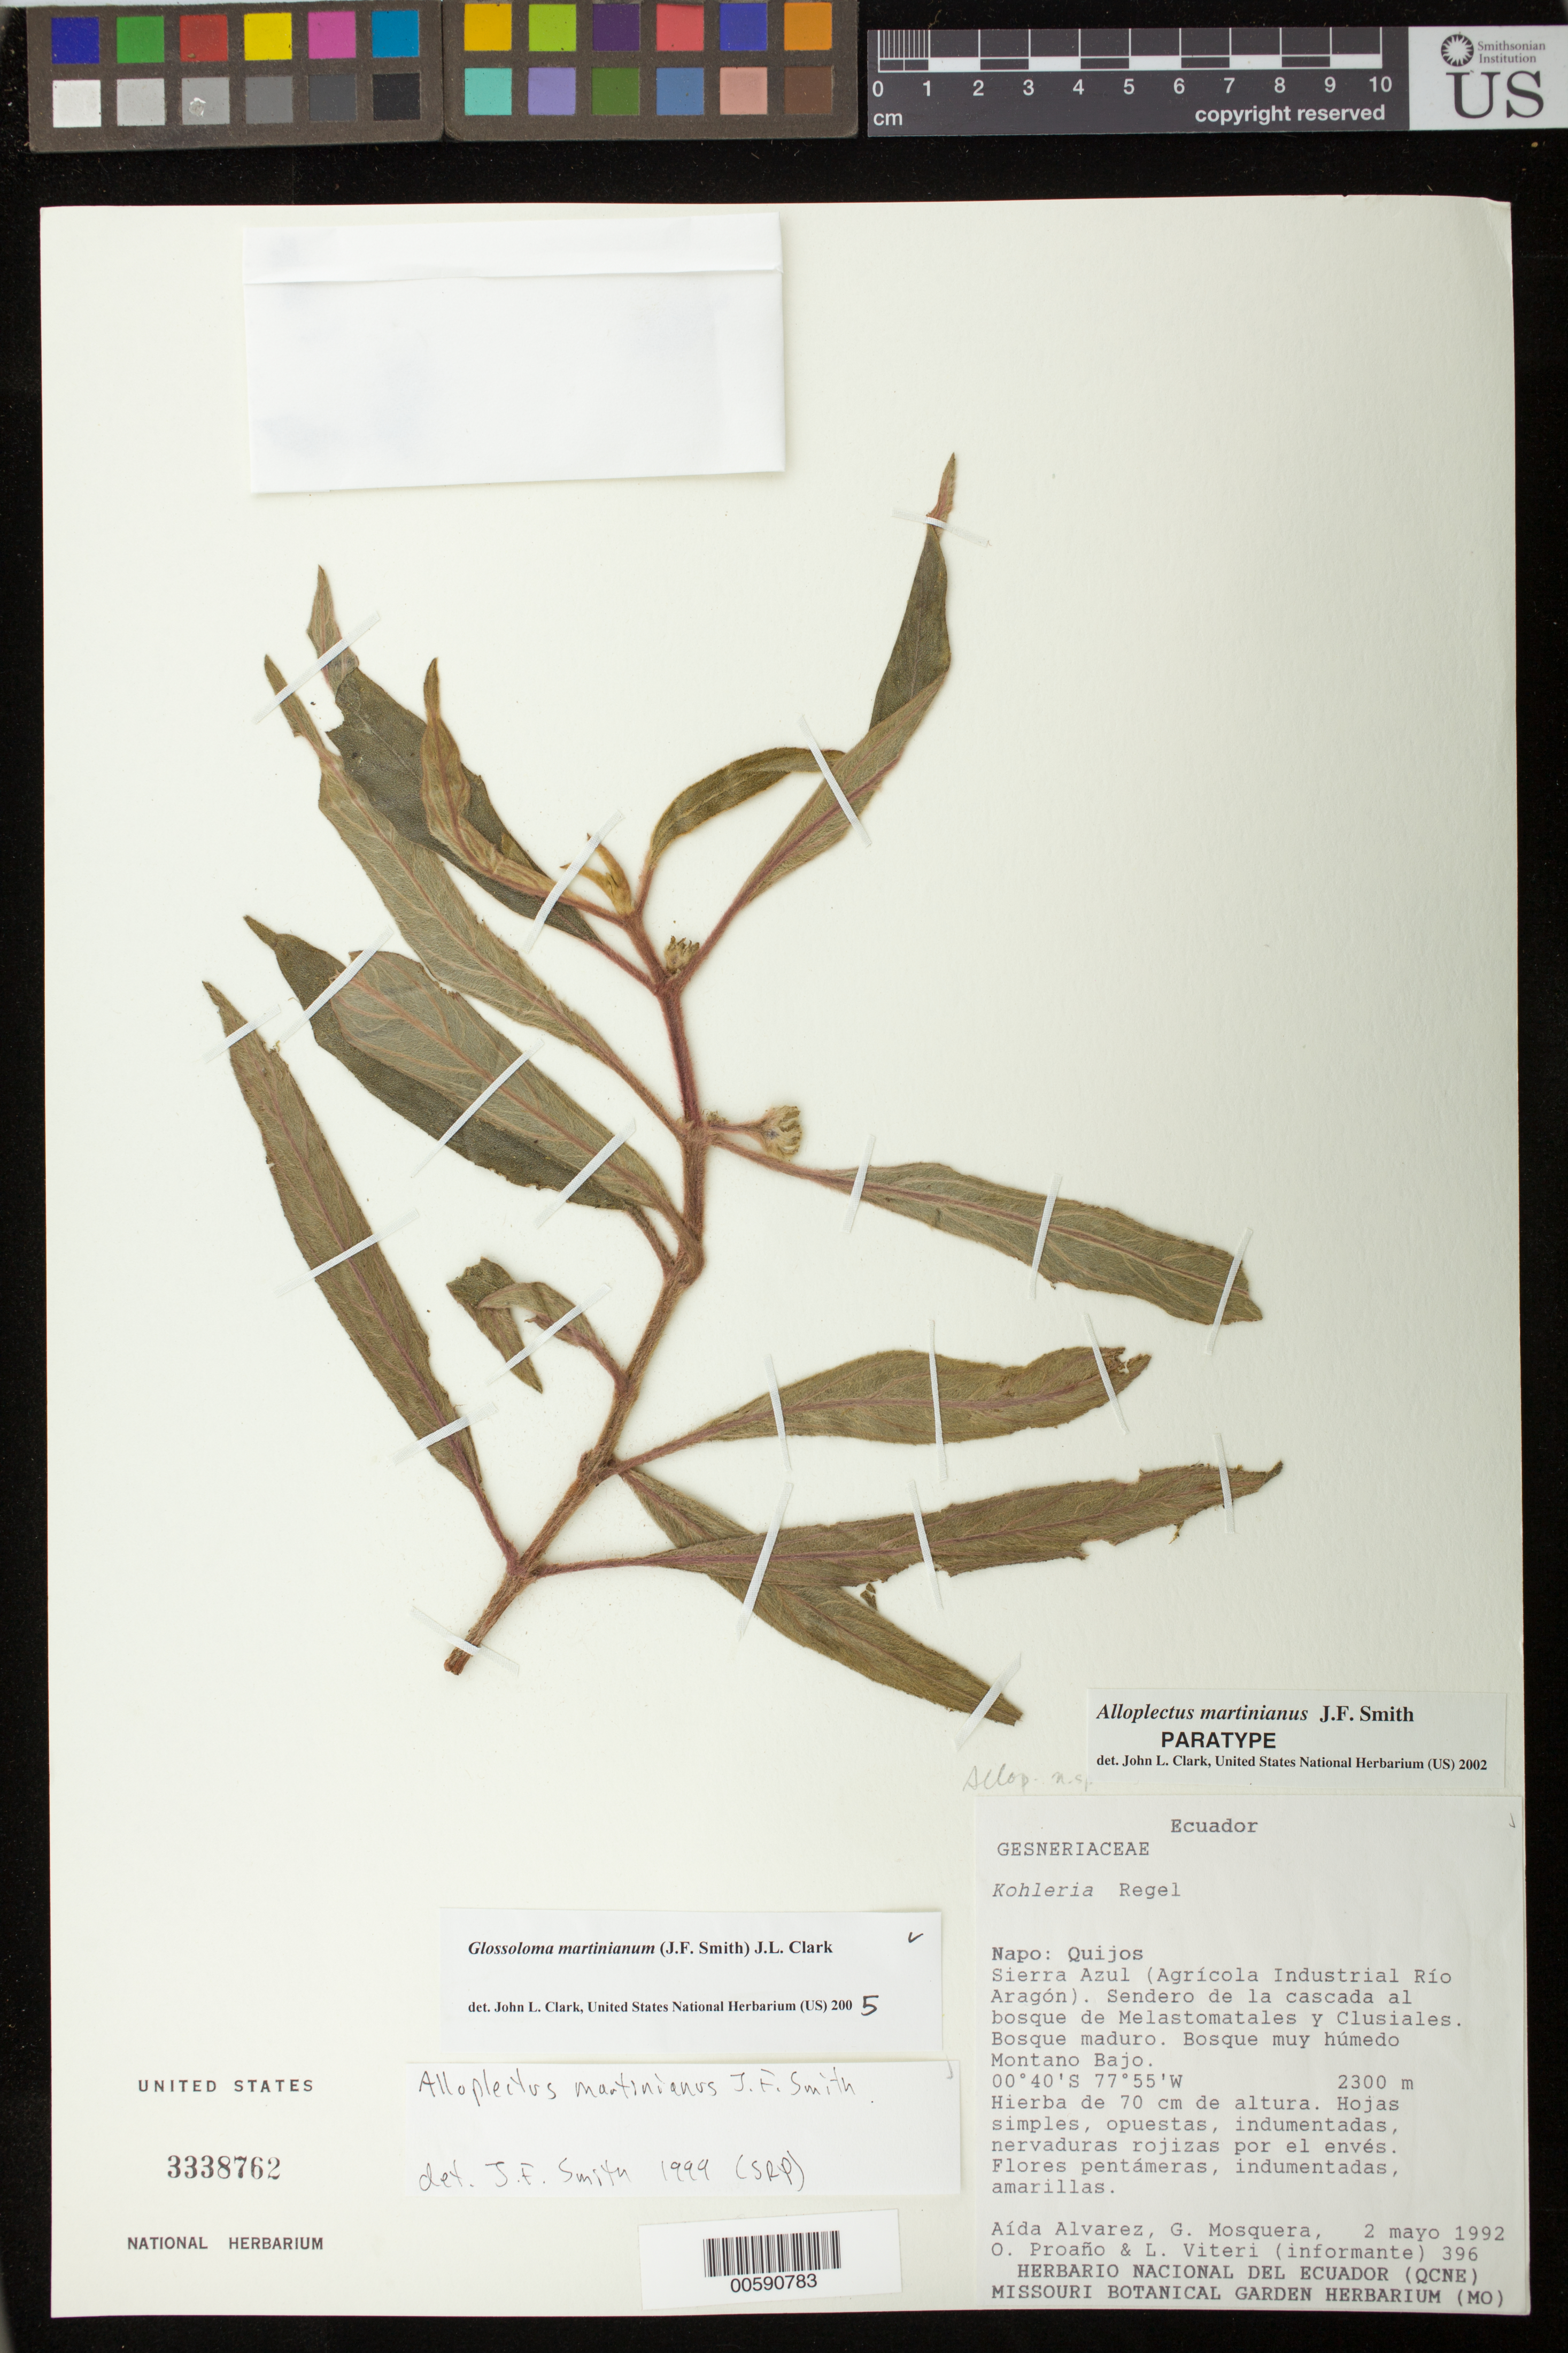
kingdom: Plantae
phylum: Tracheophyta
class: Magnoliopsida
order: Lamiales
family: Gesneriaceae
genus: Glossoloma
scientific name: Glossoloma martinianum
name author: (J.F. Sm.) J.L. Clark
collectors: A. Alvarez, G. Mosquera, O. Proaño & L. Viteri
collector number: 396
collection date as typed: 02 May 1992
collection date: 1992-05-02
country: Ecuador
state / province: Napo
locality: Quijos: Sierra Azul (Agrícola Industrial Río Aragón)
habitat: Sendero de la cascada al bosque de Melastomatales y Clusiales; bosque maduro; bosque muy húmedo montano bajo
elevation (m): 2300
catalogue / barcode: US 3338762